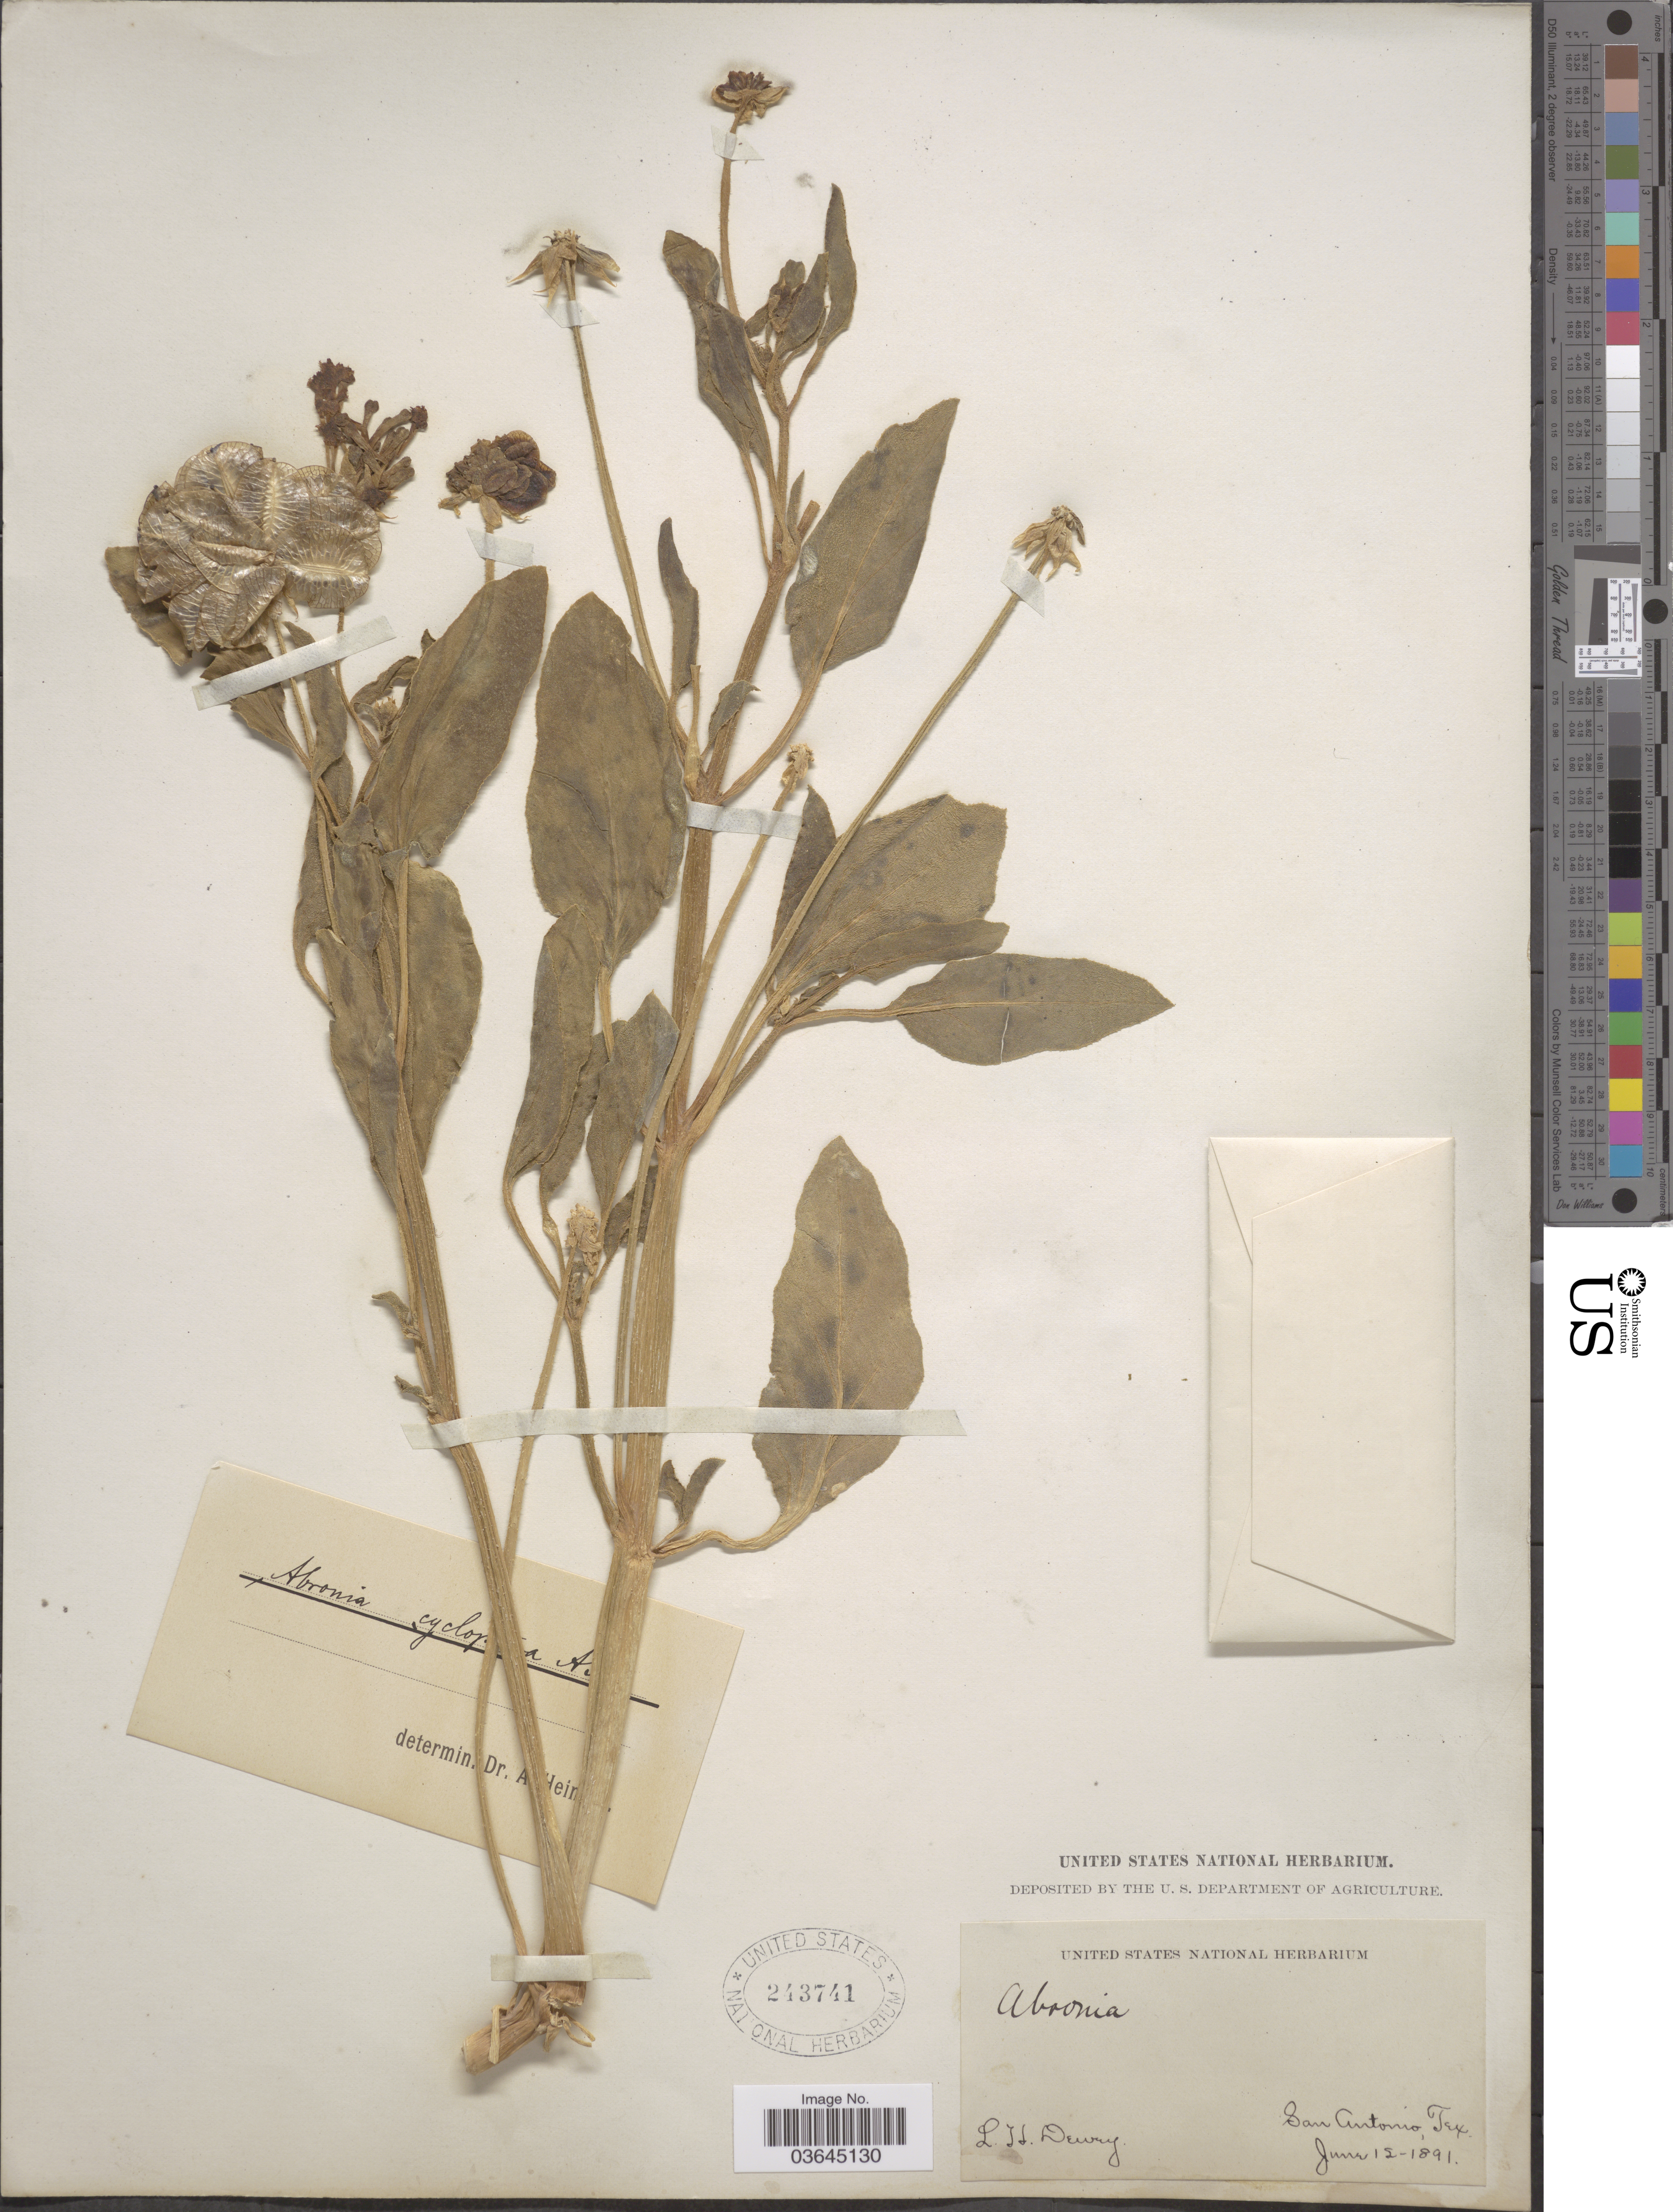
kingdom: Plantae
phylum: Tracheophyta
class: Magnoliopsida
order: Caryophyllales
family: Nyctaginaceae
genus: Tripterocalyx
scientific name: Tripterocalyx carneus var. carneus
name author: (Greene) L.A. Galloway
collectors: L. H. Dewey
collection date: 1891-06-12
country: United States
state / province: Texas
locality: San Antonio.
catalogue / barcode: US 243741